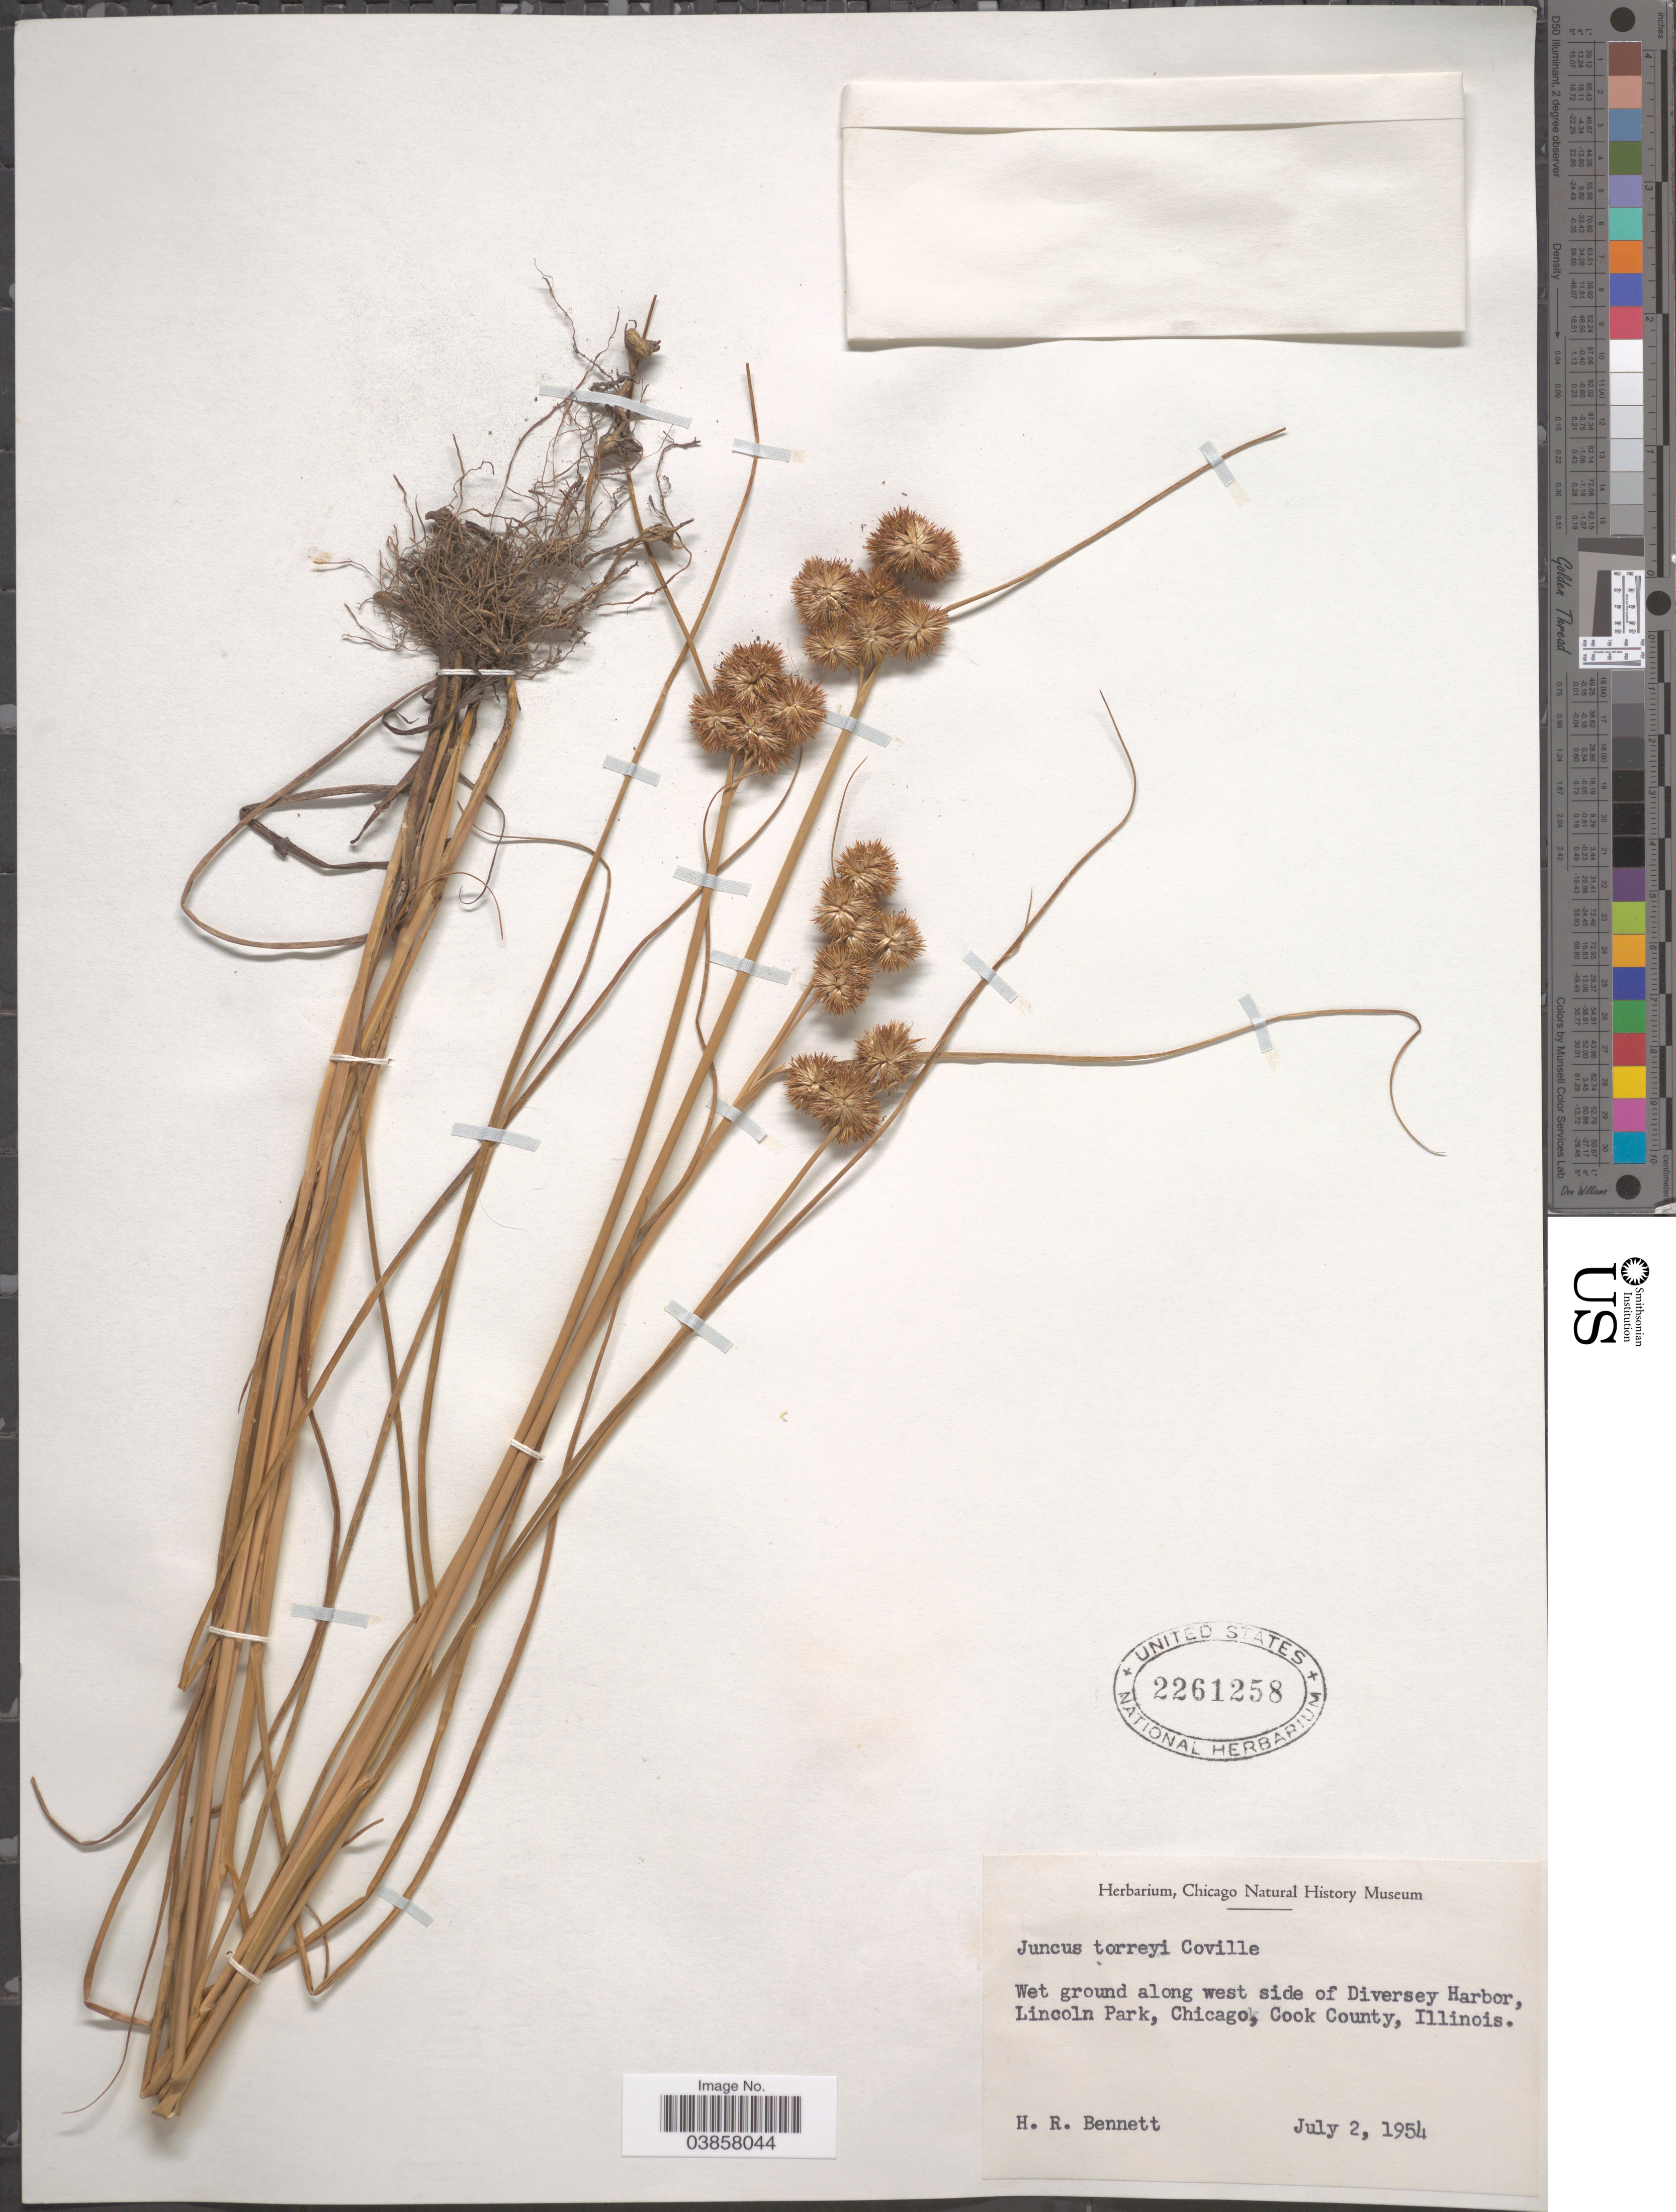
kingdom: Plantae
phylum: Tracheophyta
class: Liliopsida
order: Poales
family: Juncaceae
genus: Juncus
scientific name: Juncus torreyi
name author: Coville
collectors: H. R. Bennett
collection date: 1954-07-02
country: United States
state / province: Illinois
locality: Wet ground along west side of Diversey Harbor, Lincoln Park, Chicago, Cook County.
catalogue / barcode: US 2261258